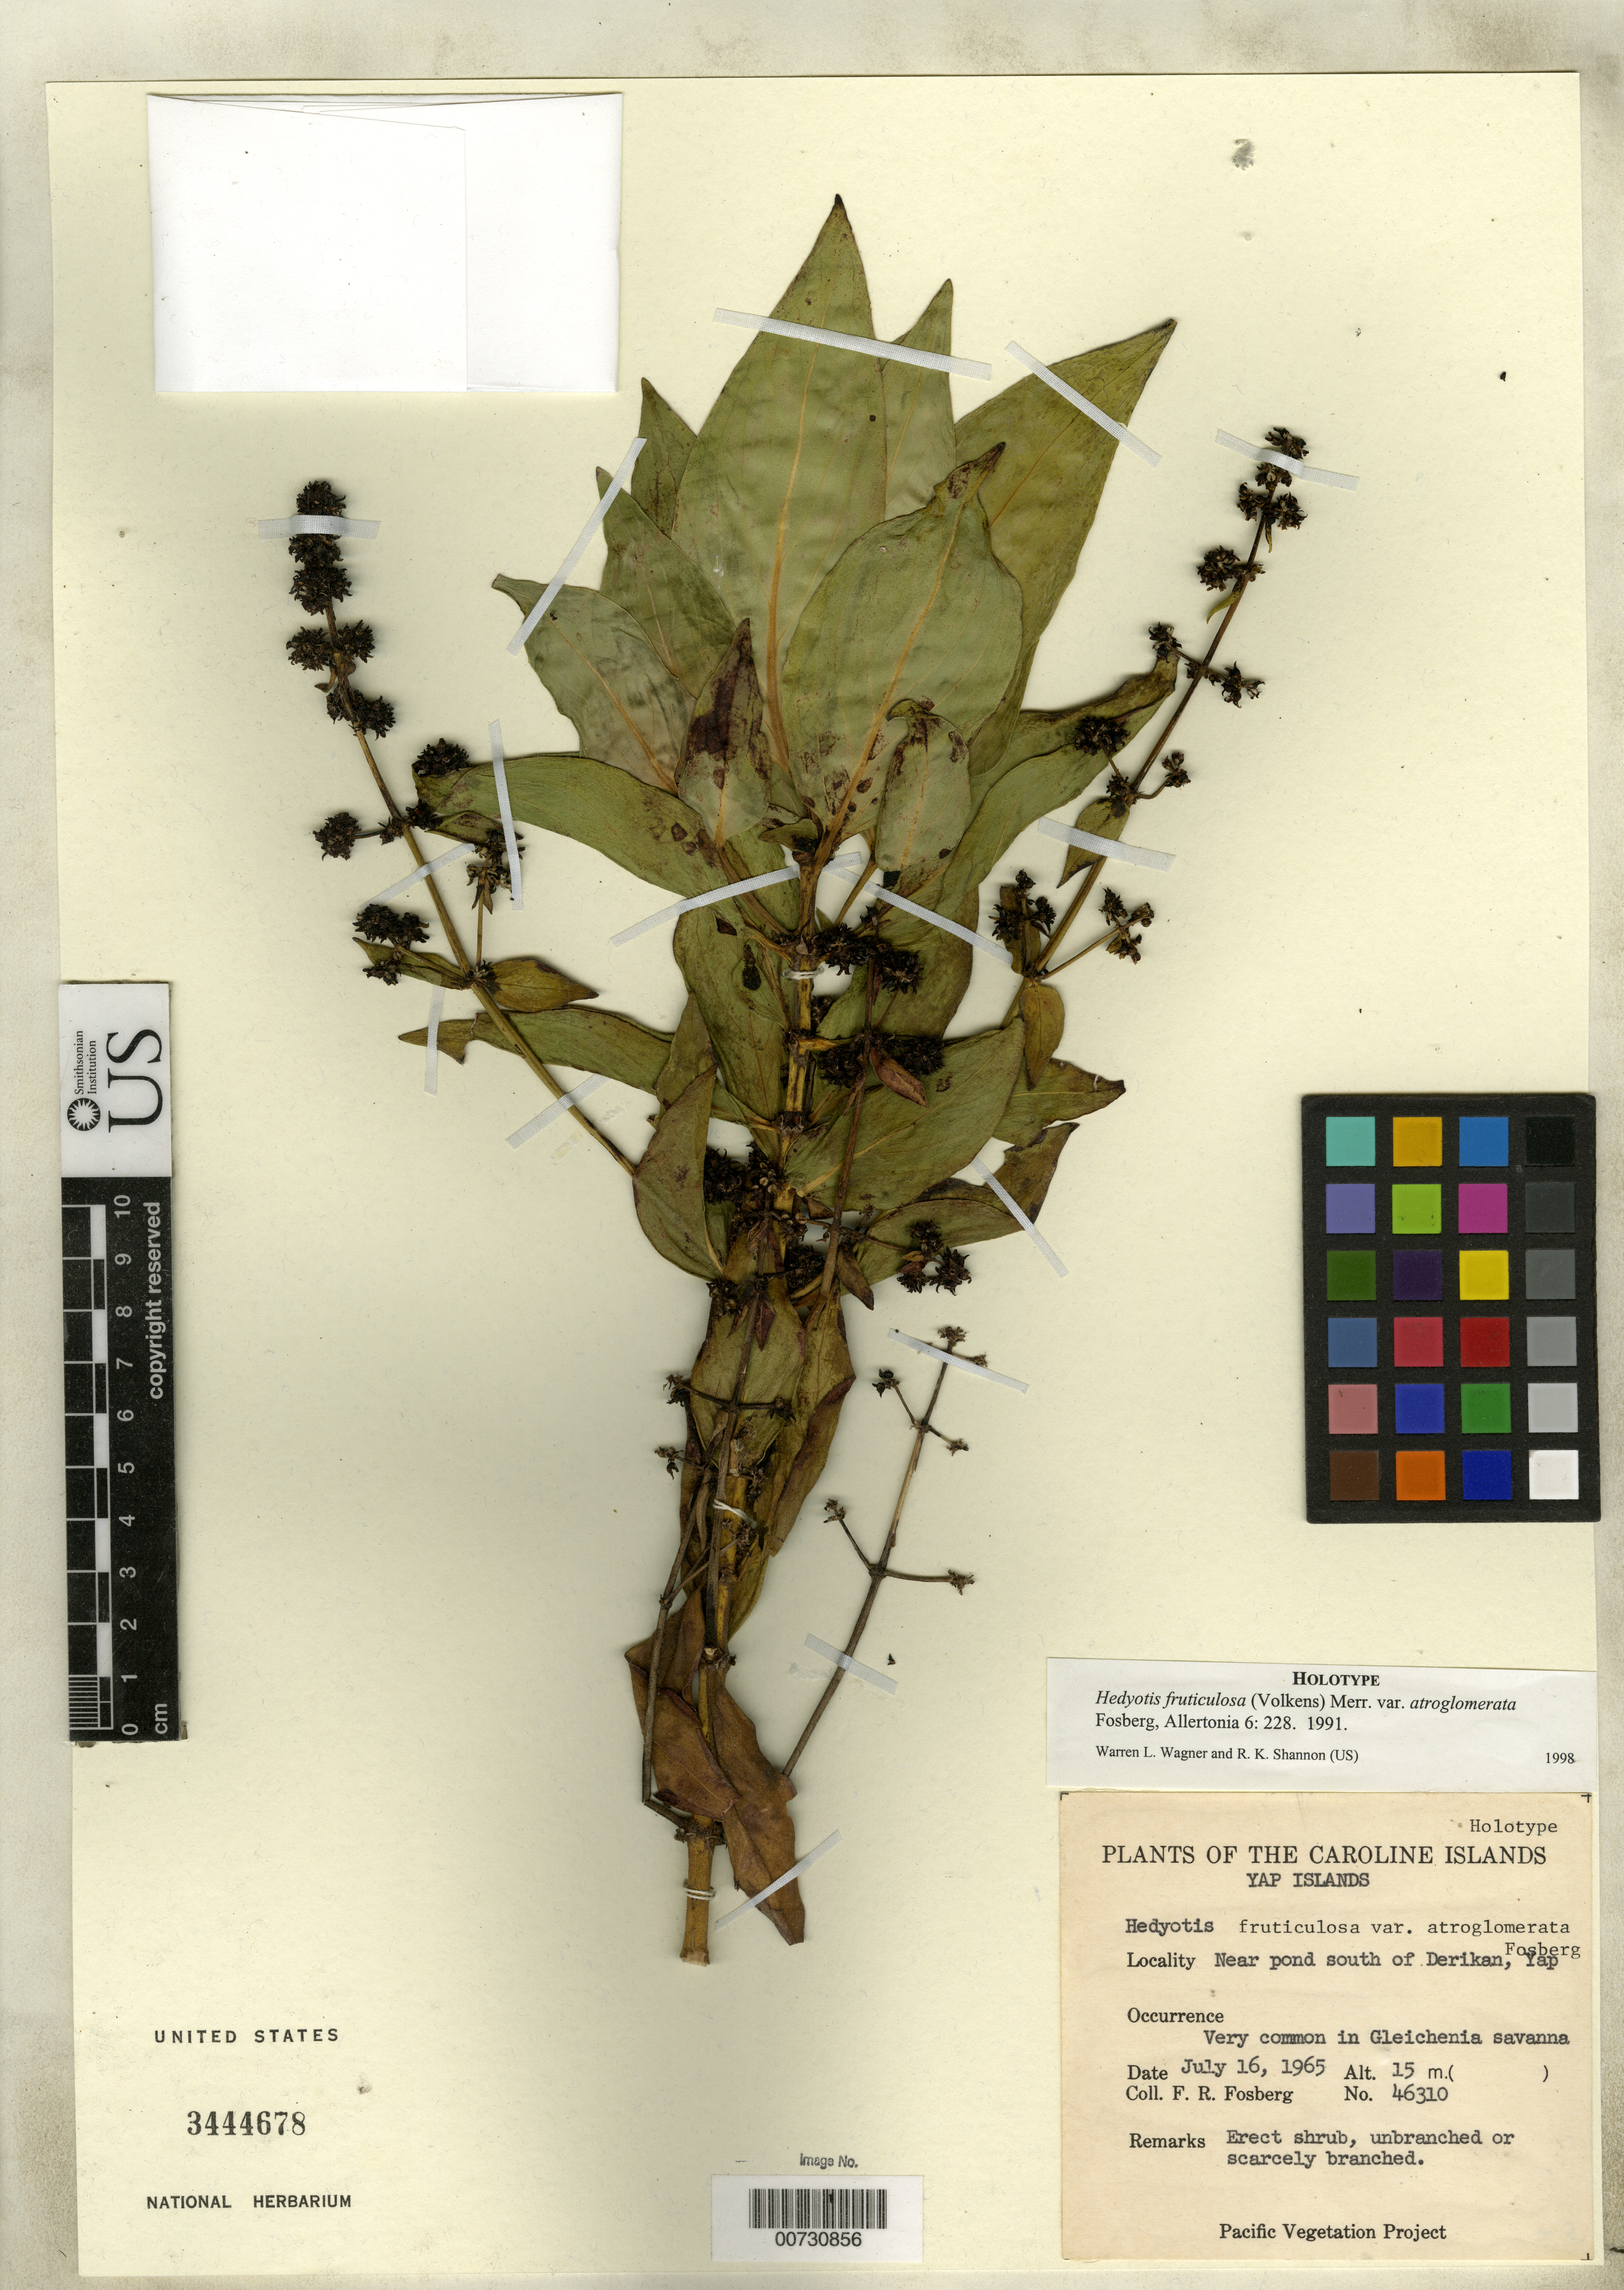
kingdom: Plantae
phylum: Tracheophyta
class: Magnoliopsida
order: Gentianales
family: Rubiaceae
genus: Hedyotis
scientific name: Hedyotis fruticulosa var. atroglomerata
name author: Fosberg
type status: Holotype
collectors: F. R. Fosberg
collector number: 46310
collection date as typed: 16 Jul 1965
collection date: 1965-07-16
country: Micronesia, Federated States of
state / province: Yap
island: Yap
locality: Near pond south of Derikan, Yap.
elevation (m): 15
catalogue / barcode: US 3444678